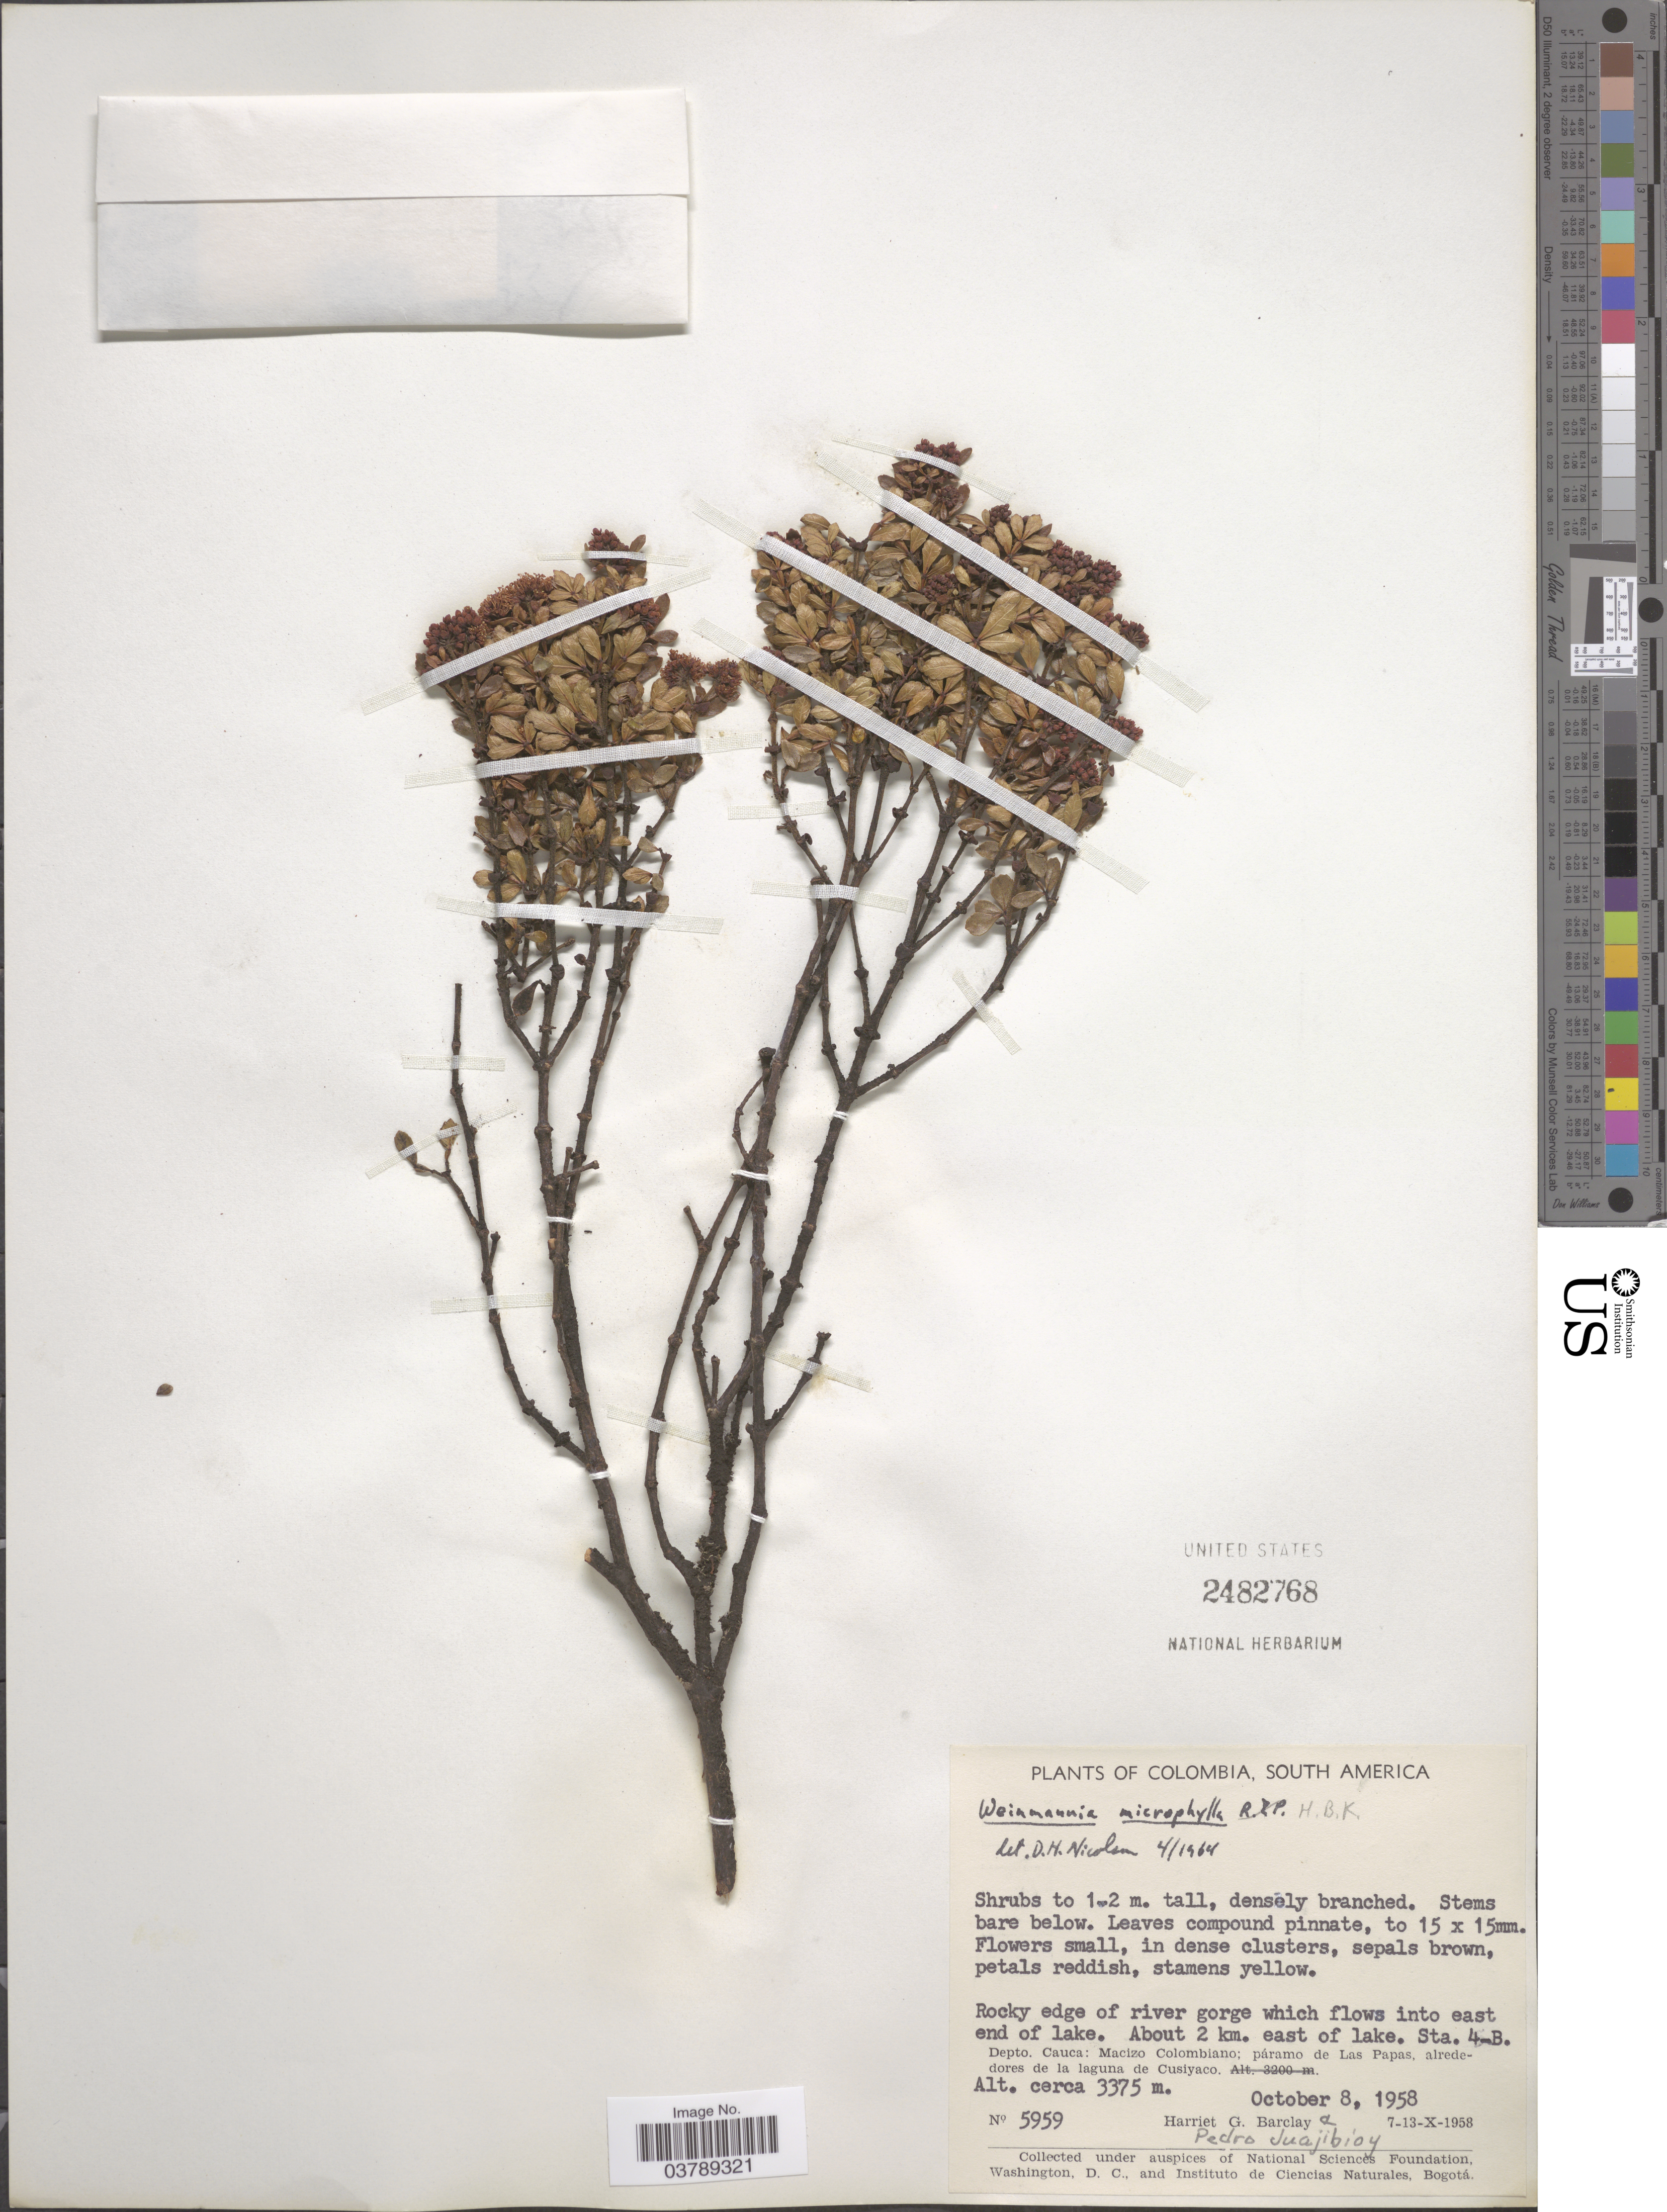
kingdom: Plantae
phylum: Tracheophyta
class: Magnoliopsida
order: Oxalidales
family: Cunoniaceae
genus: Weinmannia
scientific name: Weinmannia microphylla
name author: Kunth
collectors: H. G. Barclay & P. Juajibioy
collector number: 5959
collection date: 1958-10-08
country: Colombia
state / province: Cauca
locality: Rocky edge of river gorge which flows into east end of lake. About 2 km. east of lake. Sta 4-B. Depto. Cauca: Macizo Colombiano; páramo de Las Papas, alrededores de la laguna de Cusiyaco.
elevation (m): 3375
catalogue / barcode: US 2482768